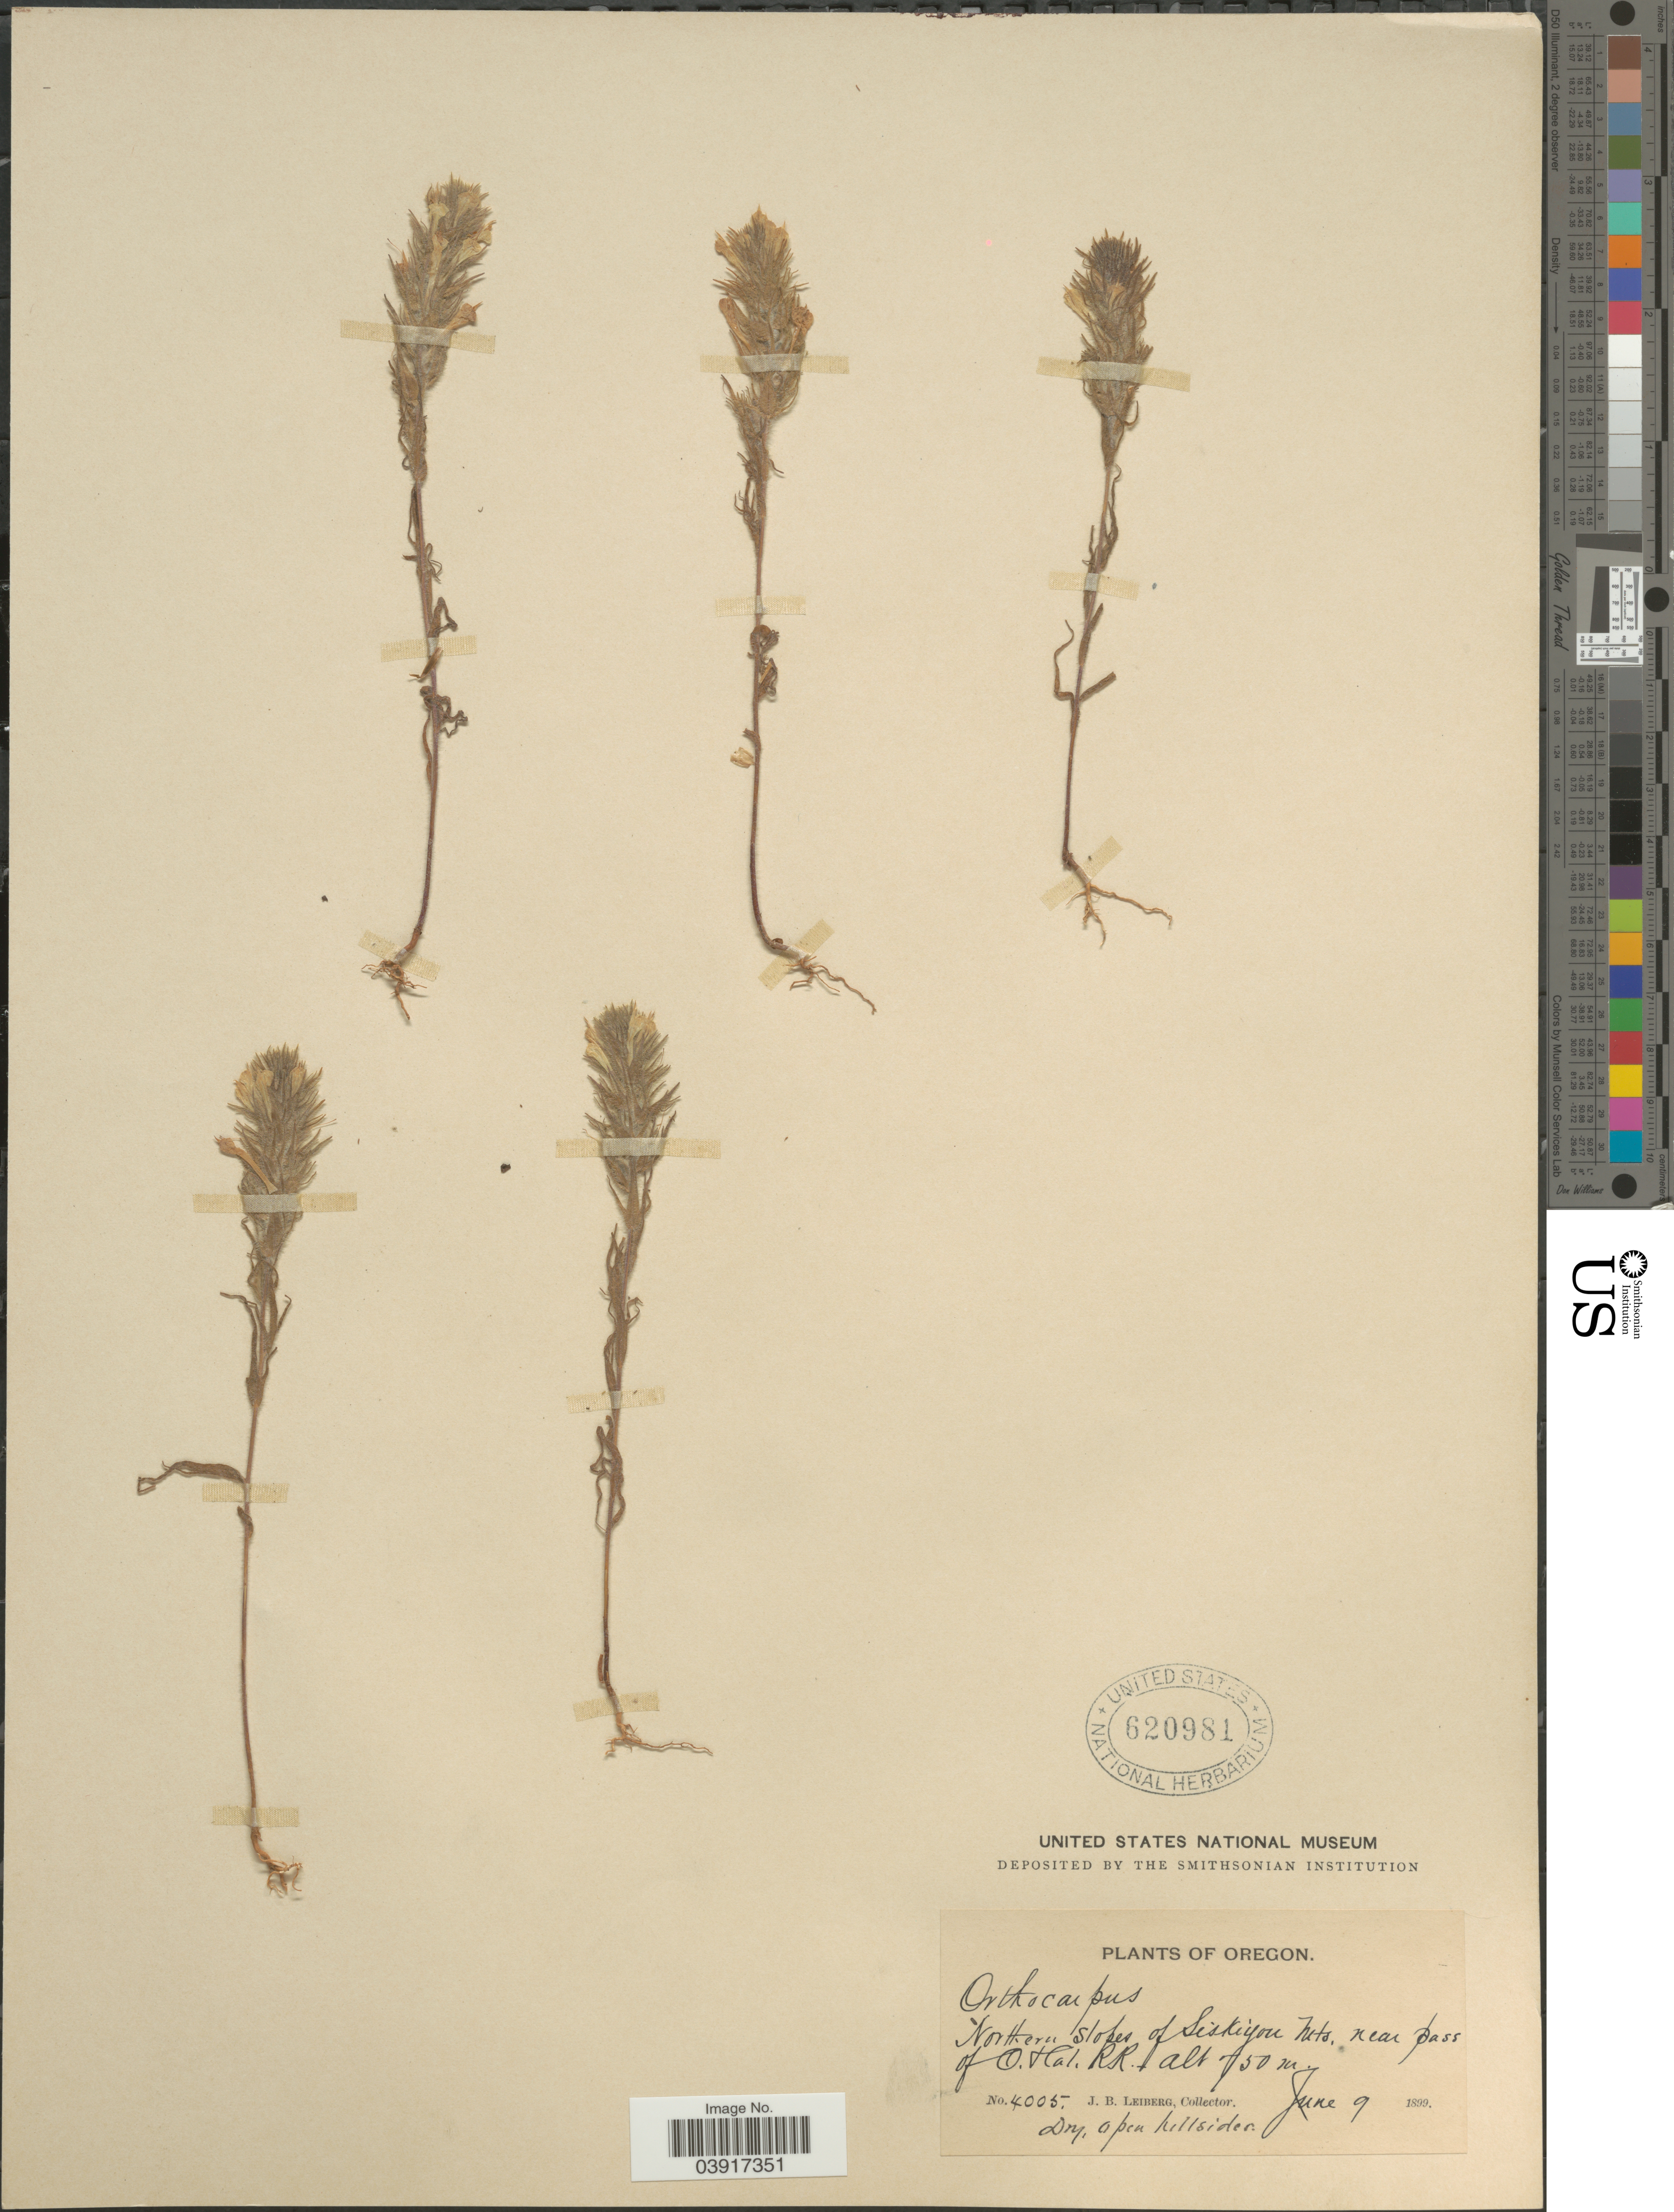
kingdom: Plantae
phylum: Tracheophyta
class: Magnoliopsida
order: Lamiales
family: Orobanchaceae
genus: Orthocarpus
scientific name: Orthocarpus hispidus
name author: Benth.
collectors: J. B. Leiberg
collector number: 4005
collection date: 1899-06-09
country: United States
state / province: Oregon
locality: Northern slopes of Siskiyou Mts. near Pass of O. + Cal, R.R.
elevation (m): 750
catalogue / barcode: US 620981